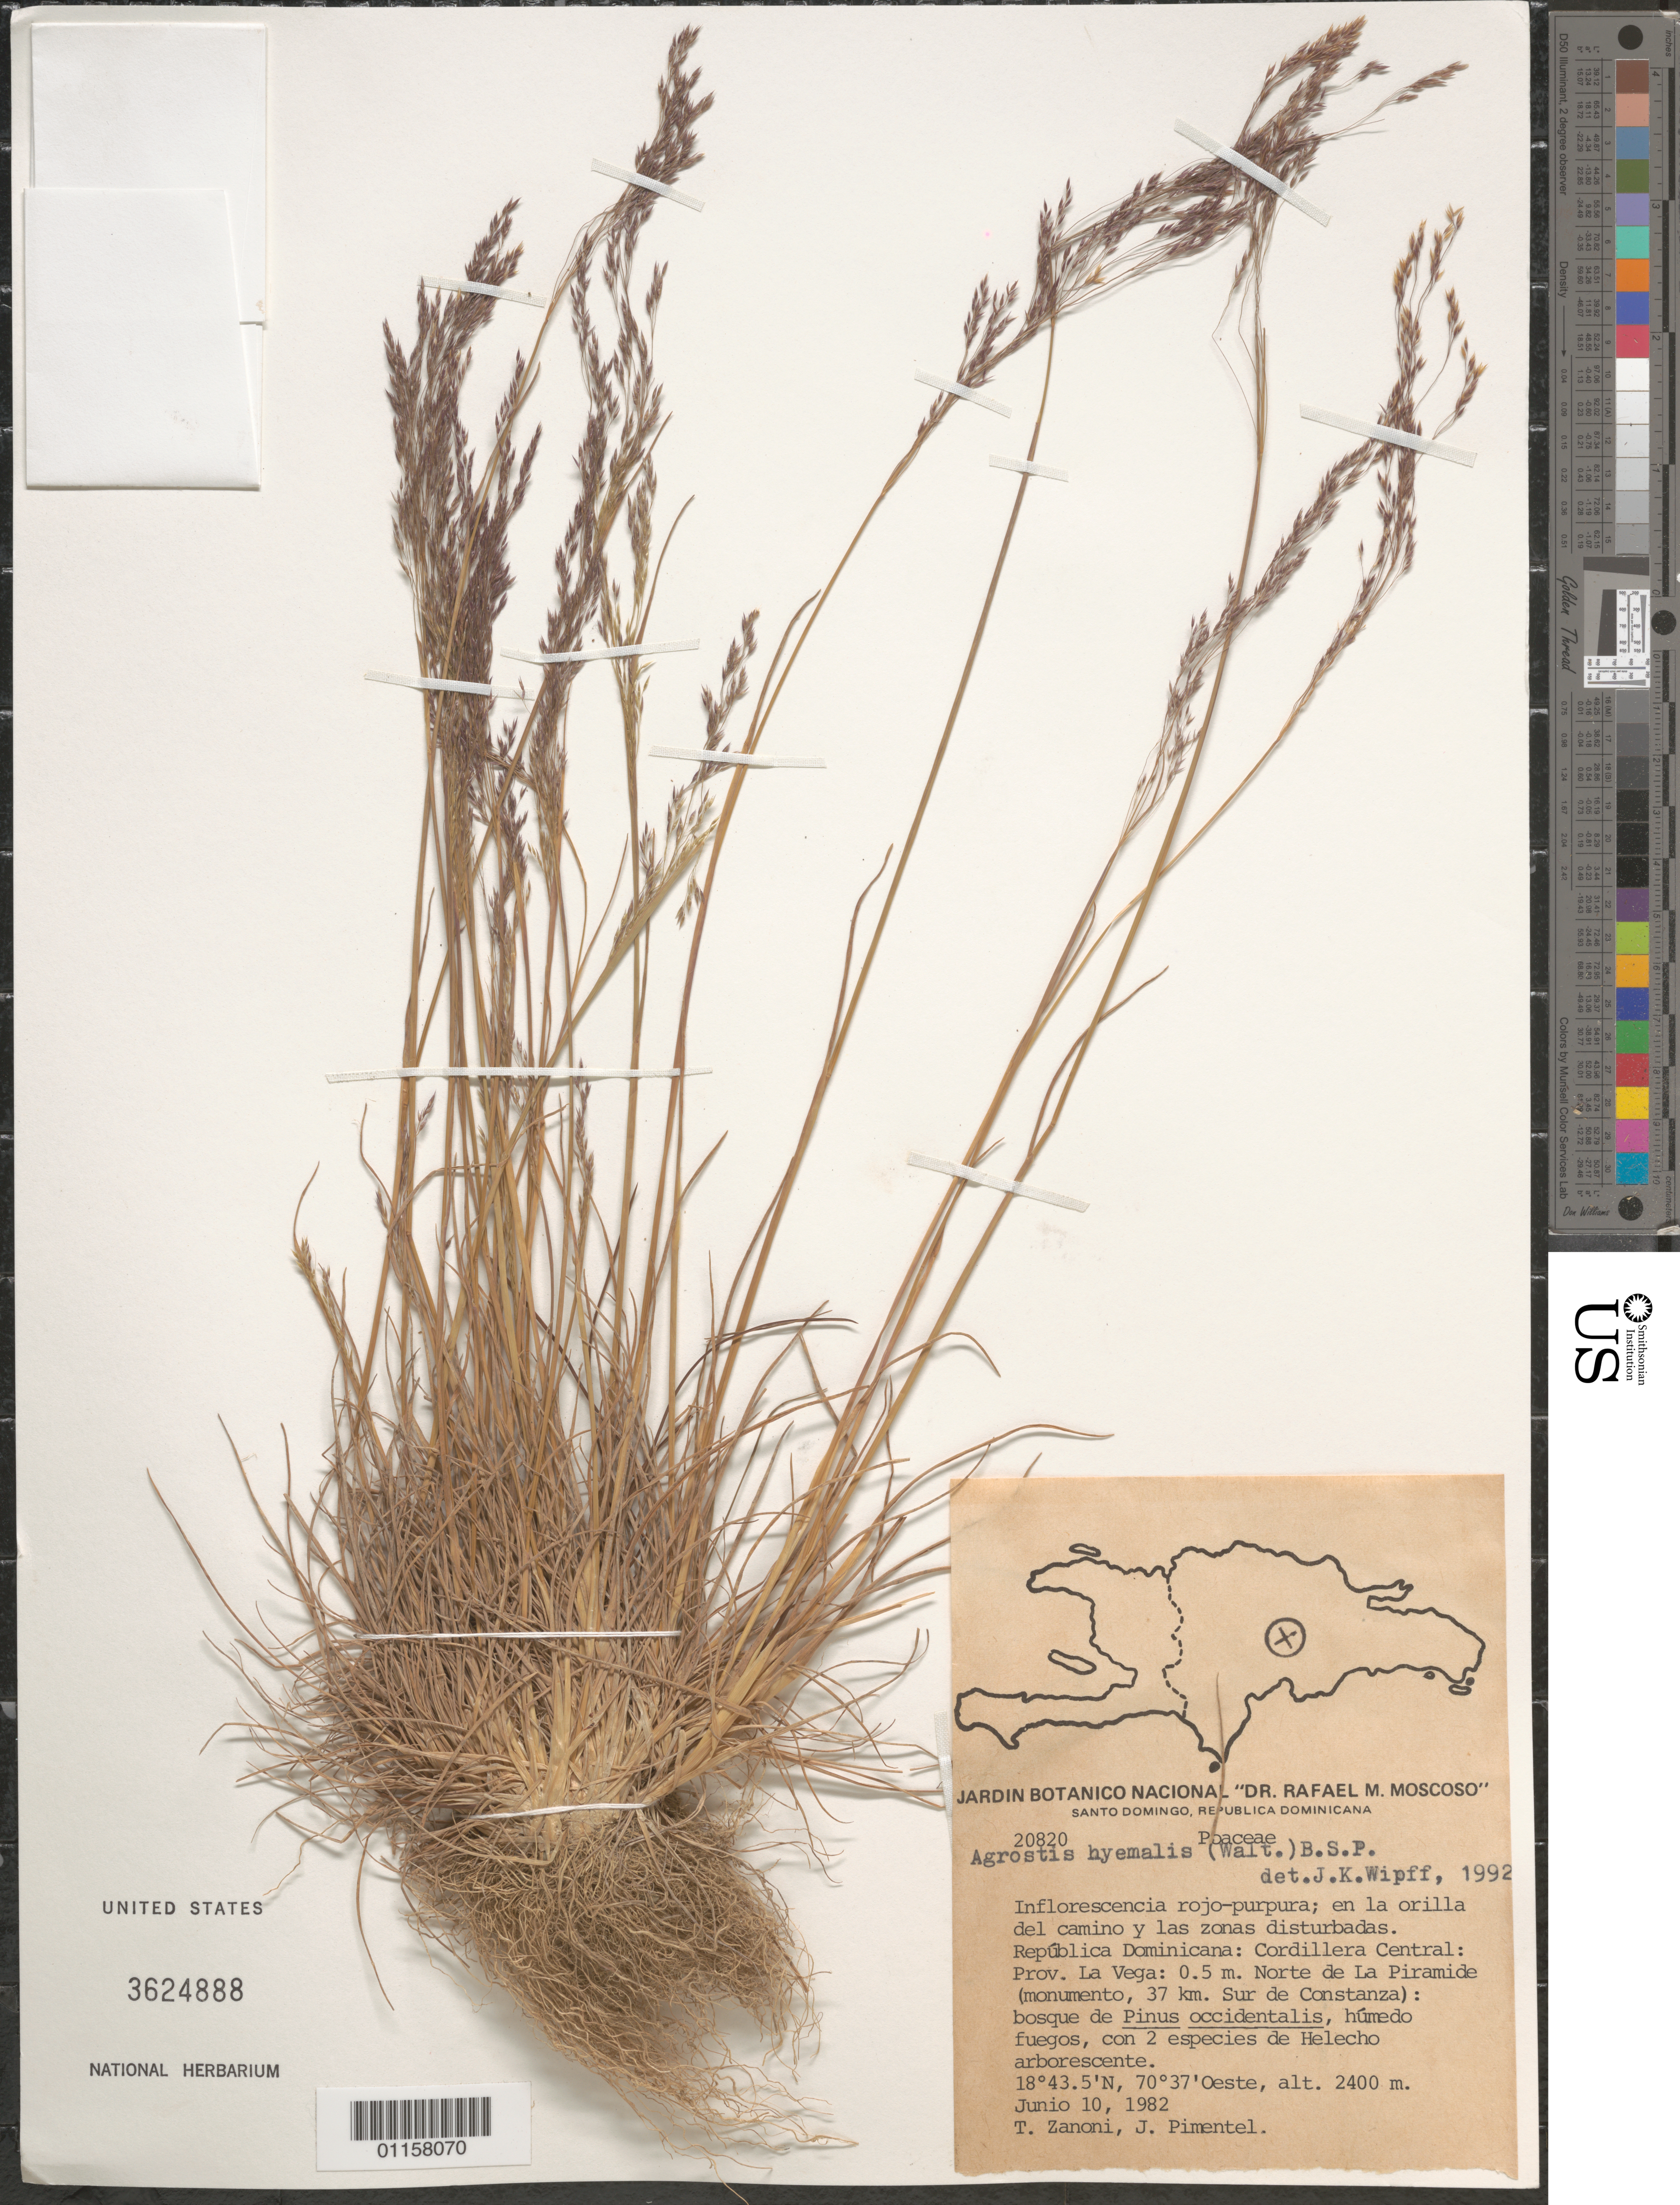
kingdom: Plantae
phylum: Tracheophyta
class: Liliopsida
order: Poales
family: Poaceae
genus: Agrostis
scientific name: Agrostis hyemalis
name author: (Walter) Britton et al.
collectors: T. A. Zanoni & J. Pimentel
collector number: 20820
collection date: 1982-06-10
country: Dominican Republic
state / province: La Vega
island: Hispaniola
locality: Cordillera Central; 0.5 m Norte de La Piramide (monumento, 37 km Sur de Constanza),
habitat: Bosque de Pinus occidentalis, húmedo fueos con 2 especies de Helecho arborescente; en la orilla del camino y las zonas disurbadas.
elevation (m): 2400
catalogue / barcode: US 3624888